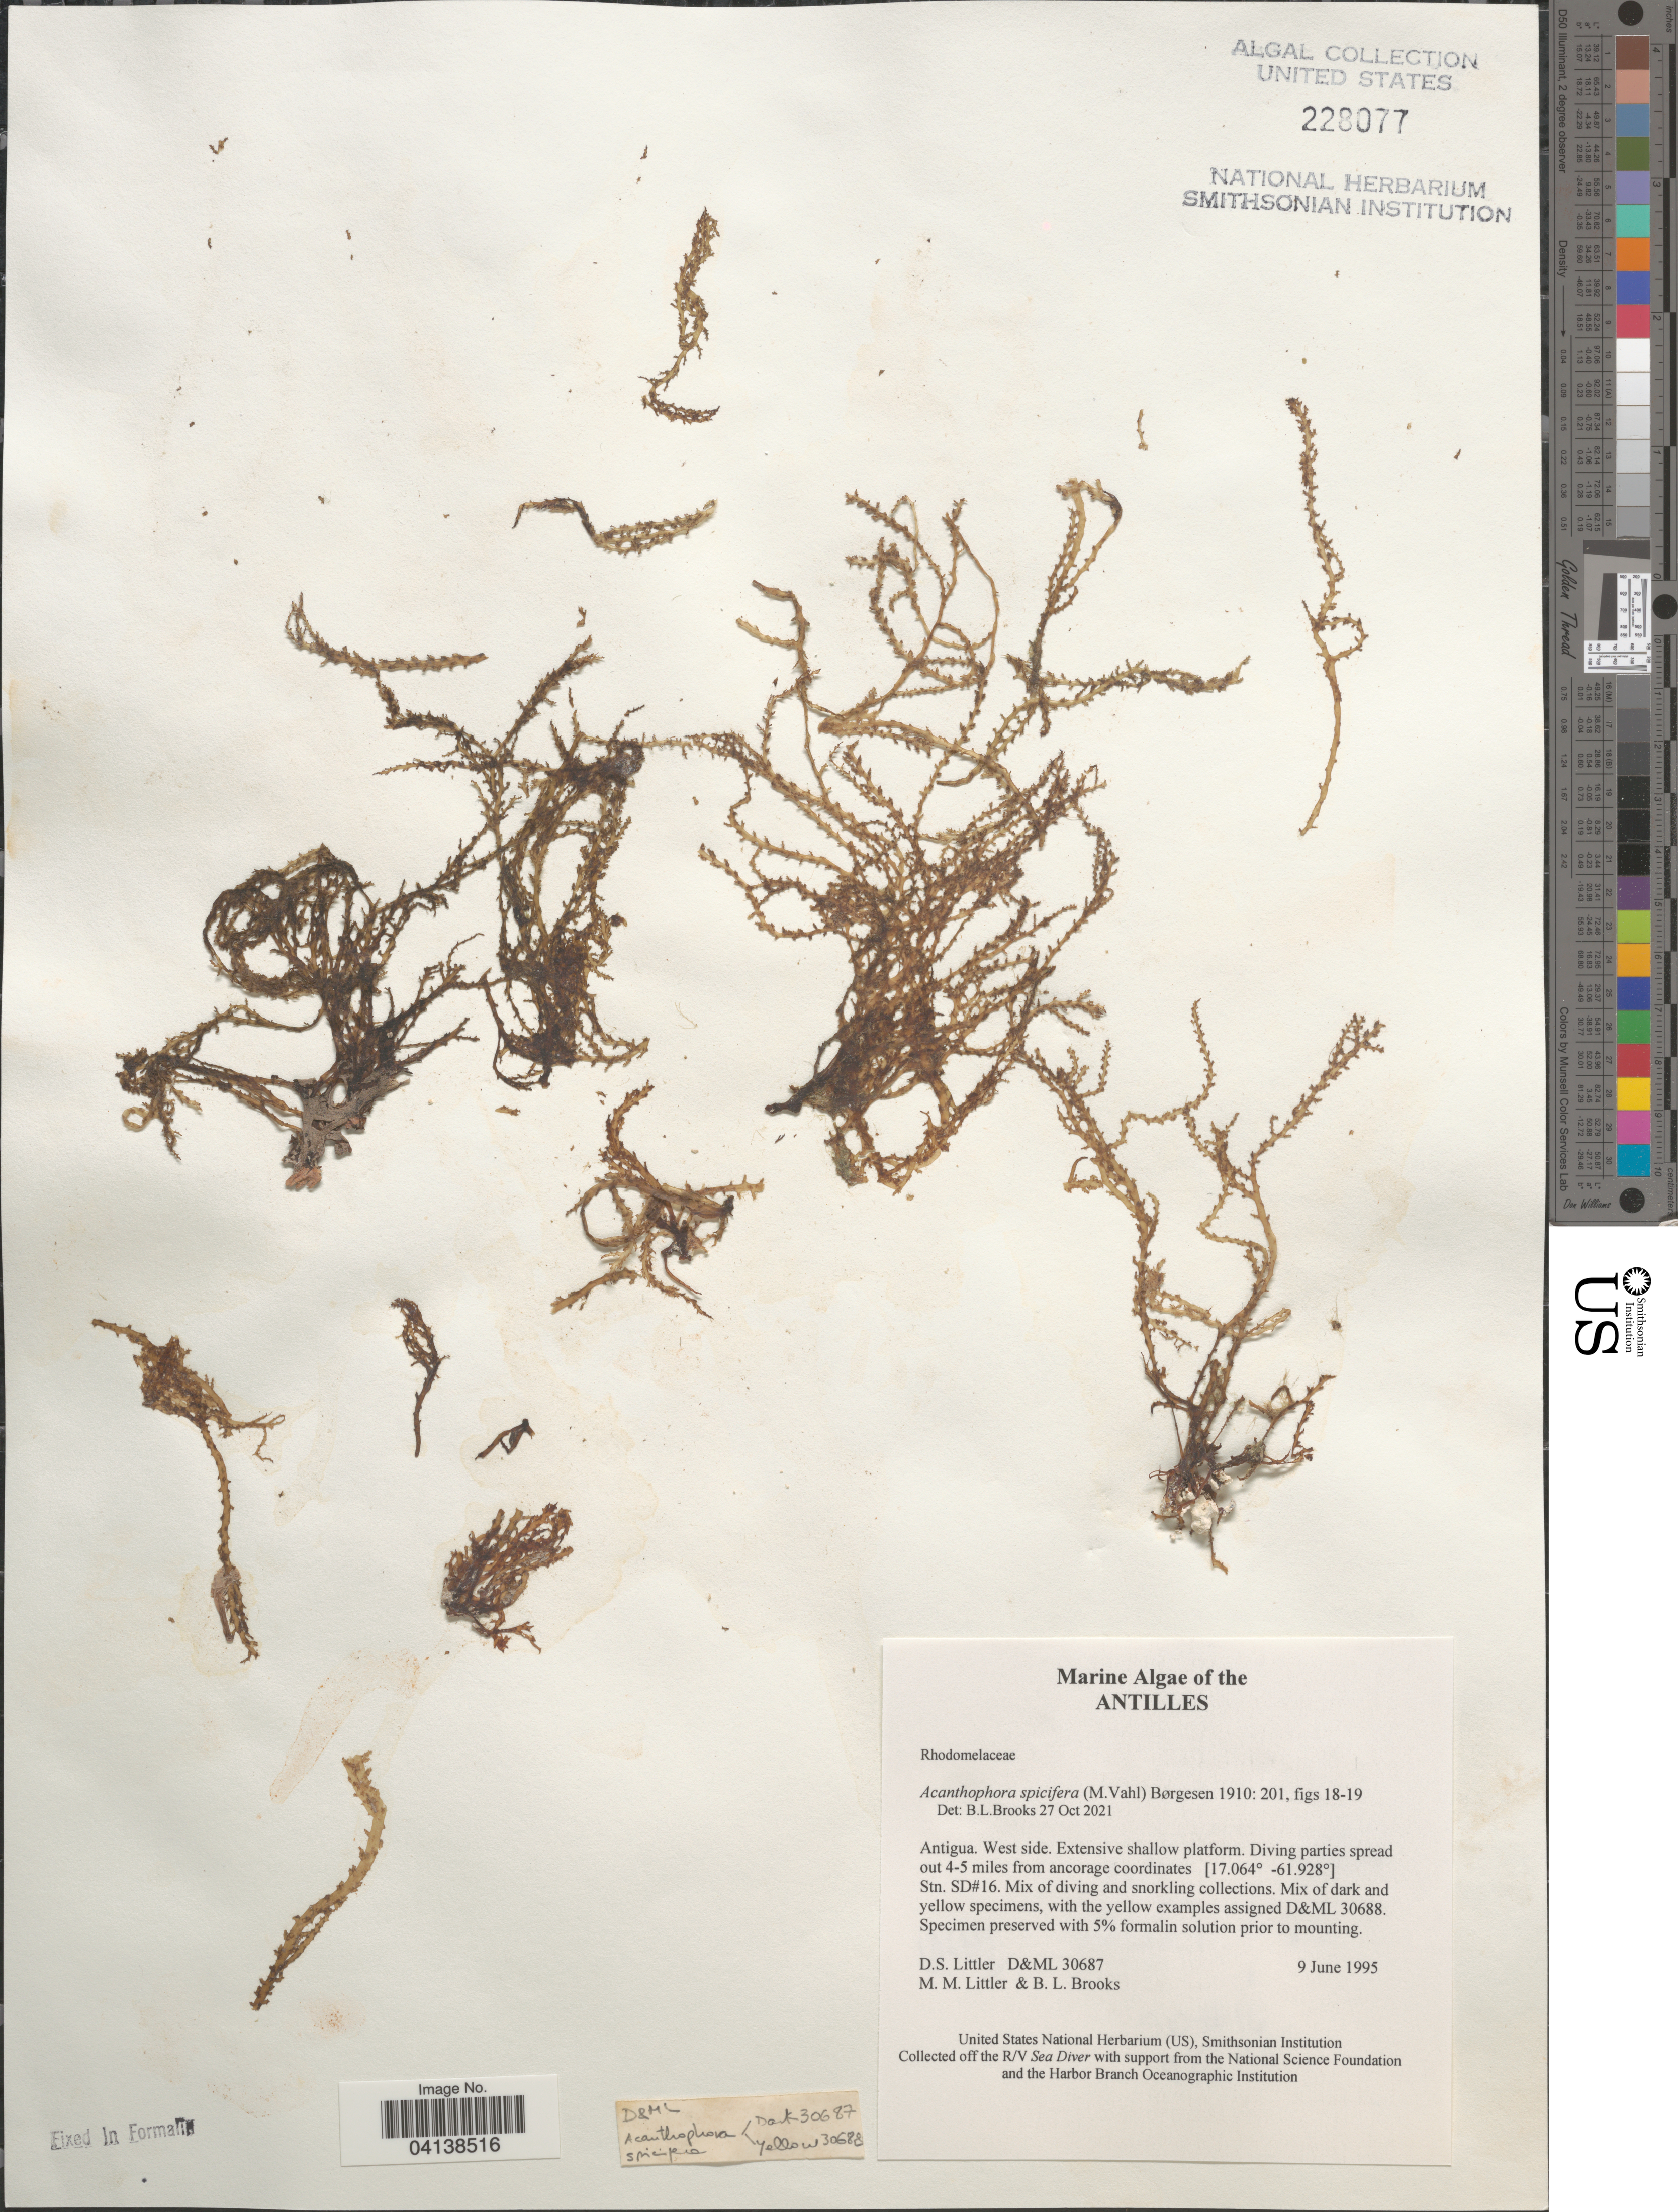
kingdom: Plantae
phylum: Rhodophyta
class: Florideophyceae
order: Ceramiales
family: Rhodomelaceae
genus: Acanthophora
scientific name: Acanthophora spicifera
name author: (Vahl) Børgesen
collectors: D. S. Littler & B. Brooks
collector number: D&ML 30687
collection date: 1995-06-09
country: Antigua and Barbuda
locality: Antilles. Antigua. West side. Diving parties spread out 4-5 miles from ancorage coordinates. Stn. SD#16.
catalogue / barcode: US 228077